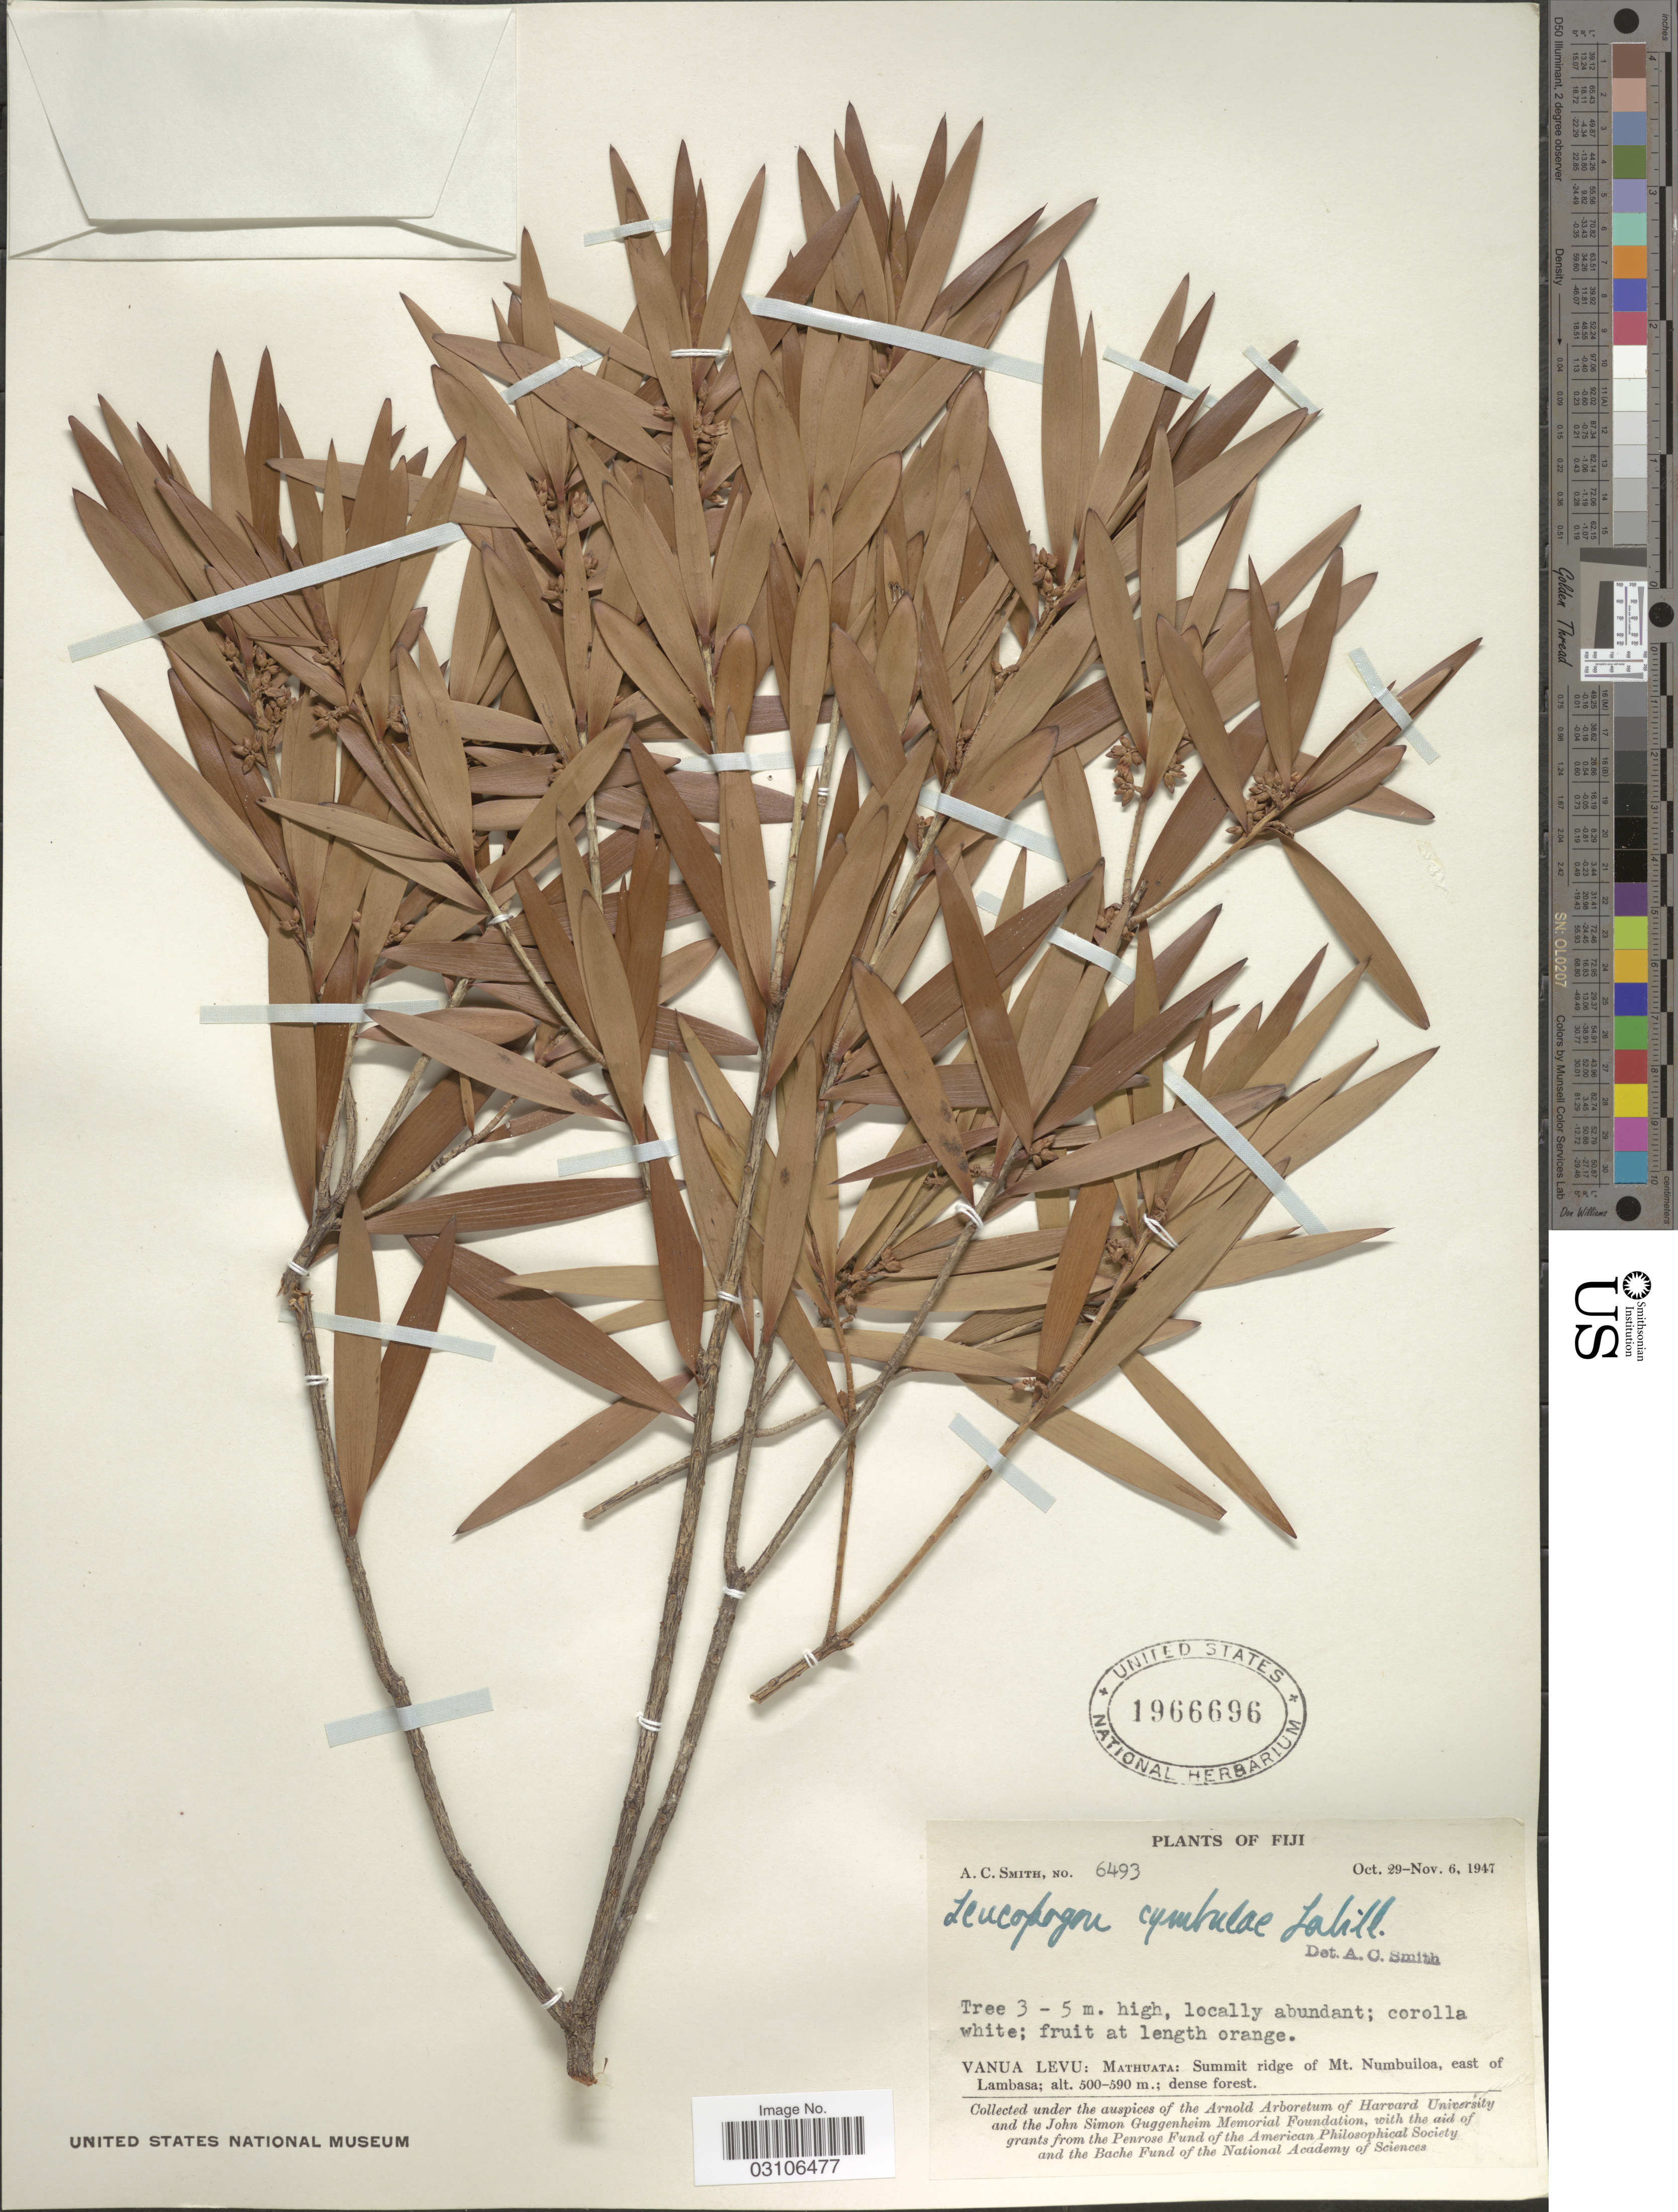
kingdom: Plantae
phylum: Tracheophyta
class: Magnoliopsida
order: Ericales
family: Ericaceae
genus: Styphelia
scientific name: Styphelia cymbulae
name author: (Labill.) Spreng.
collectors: A. C. Smith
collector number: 6493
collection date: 1947-10-29/1947-11-06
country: Fiji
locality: Vanua Levu: Mathuata: Summit ridge of Mt. Numbuiloa, east of Lambasa.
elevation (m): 500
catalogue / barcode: US 1966696